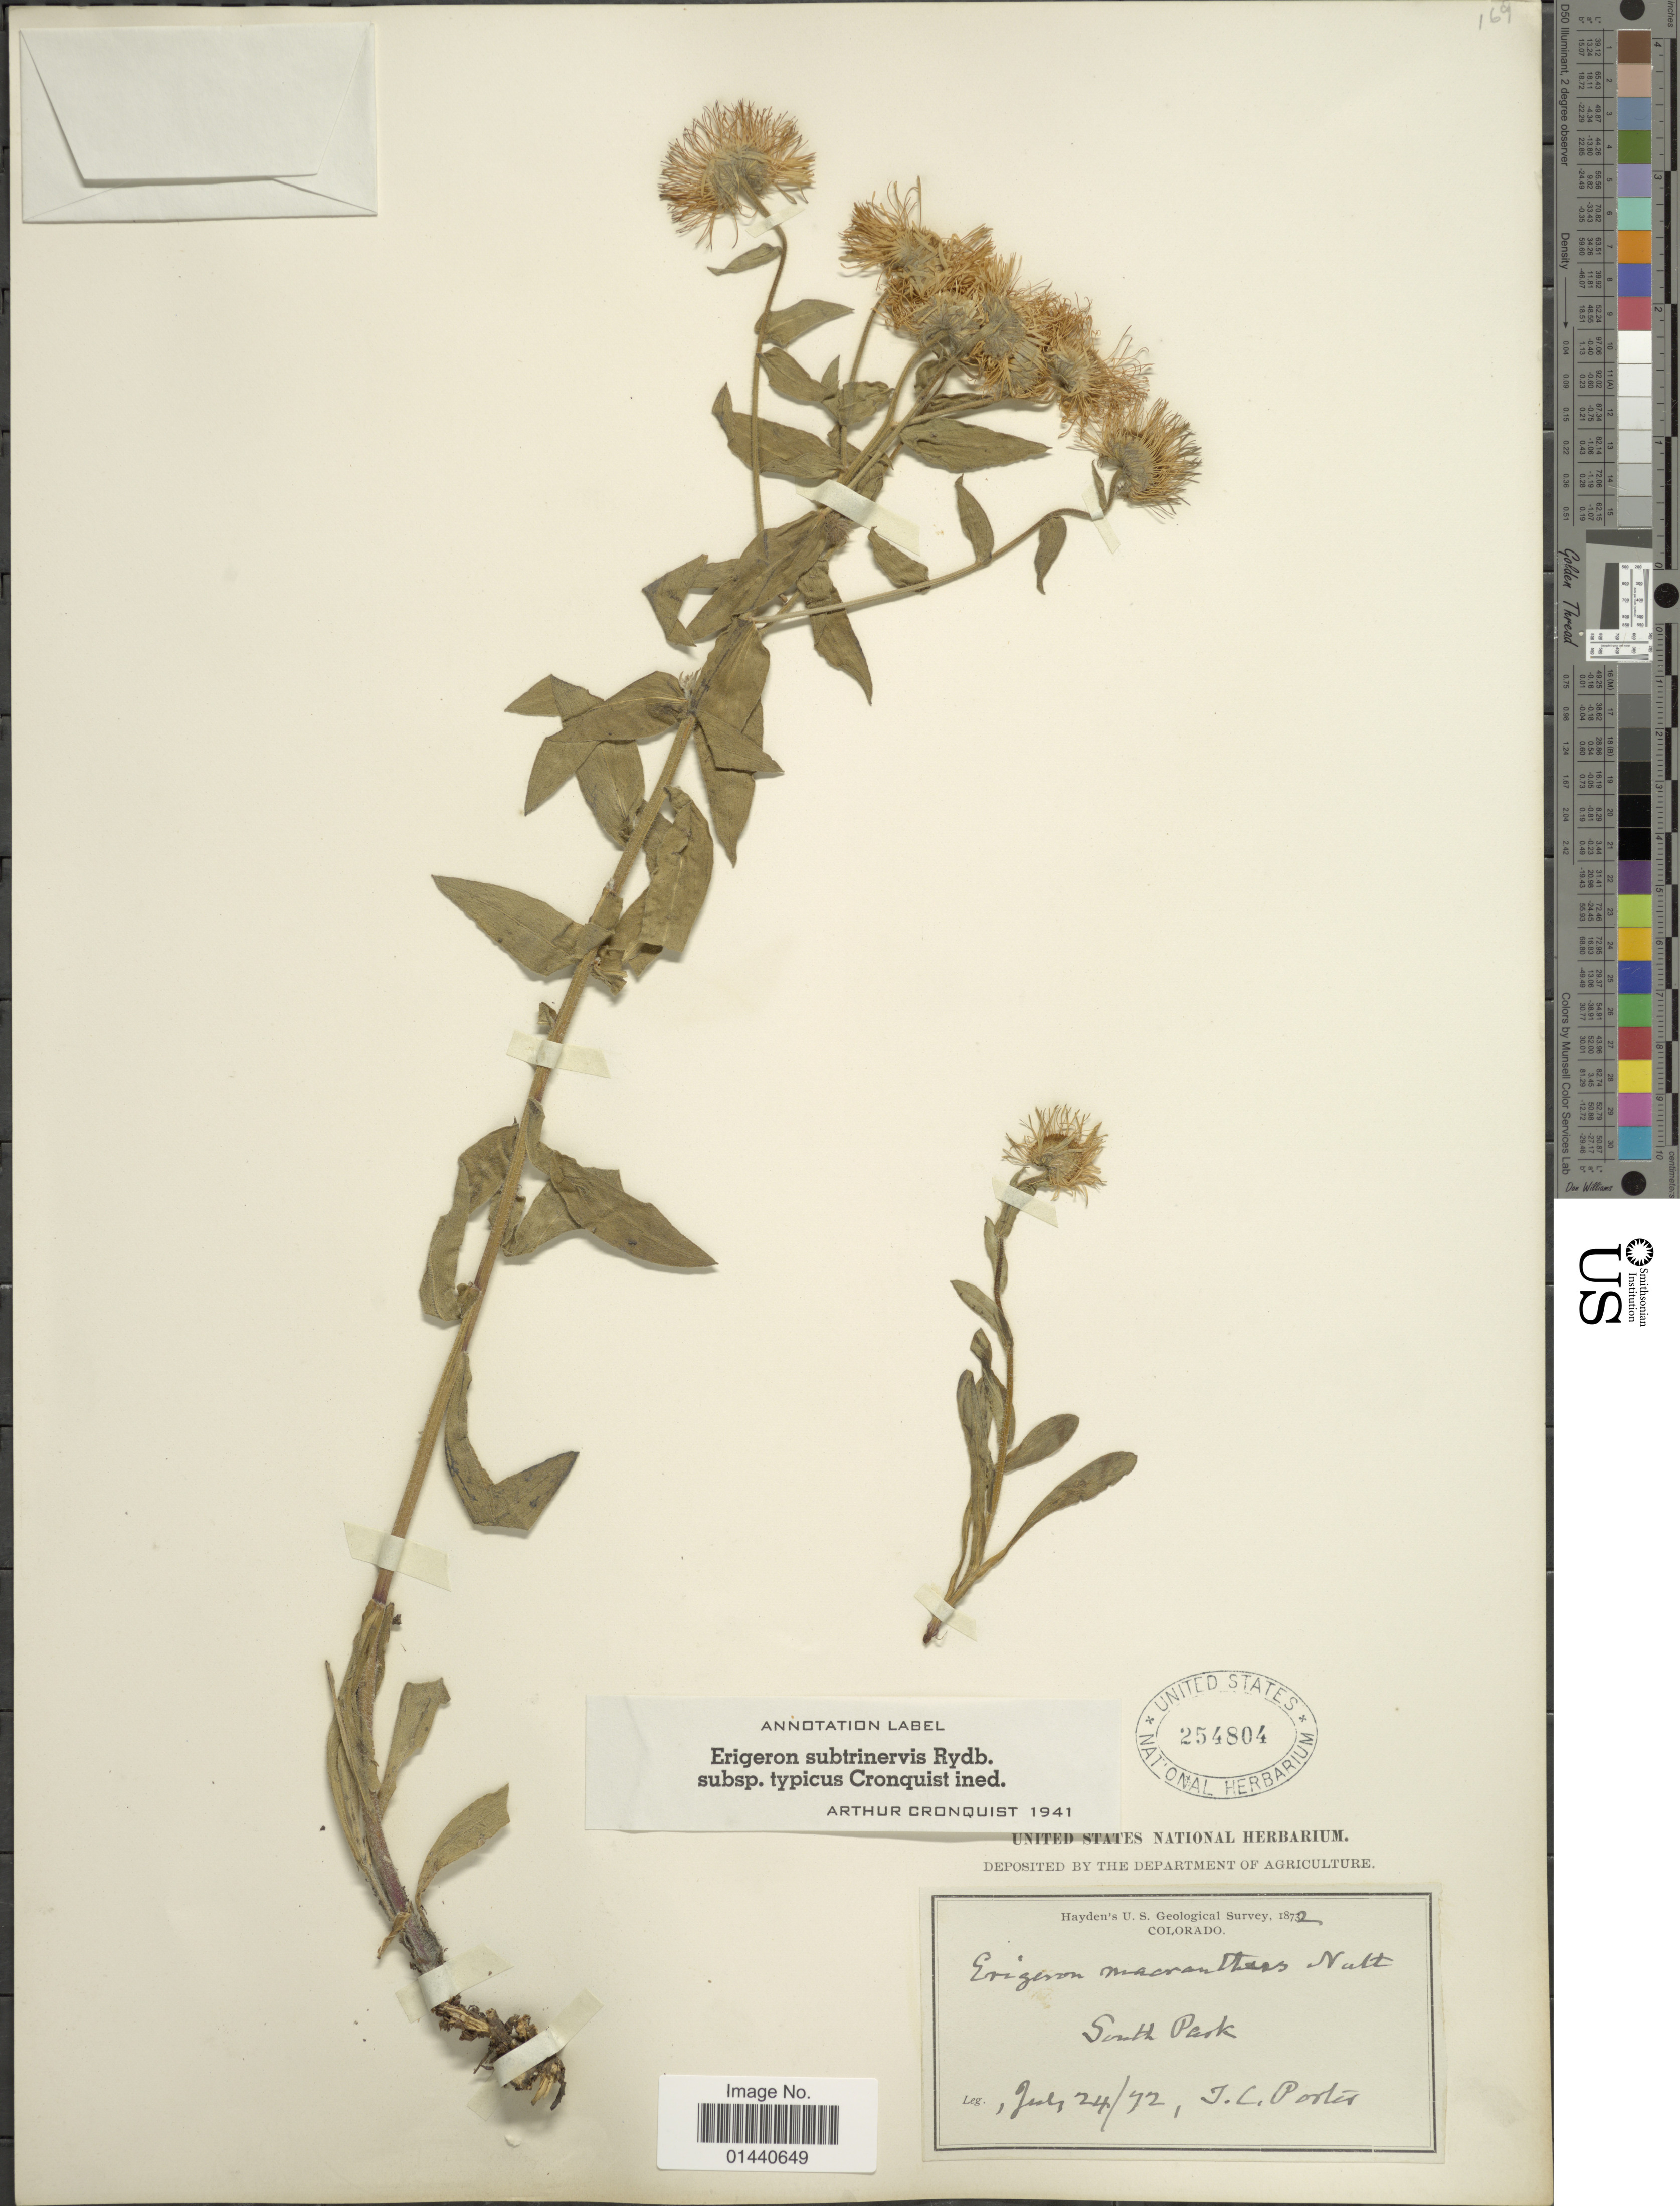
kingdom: Plantae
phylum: Tracheophyta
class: Magnoliopsida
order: Asterales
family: Asteraceae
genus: Erigeron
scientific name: Erigeron subtrinervis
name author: Rydb. ex Porter & Britton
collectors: T. C. Porter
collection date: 1872-07-24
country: United States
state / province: Colorado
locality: South Park.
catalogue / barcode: US 254804